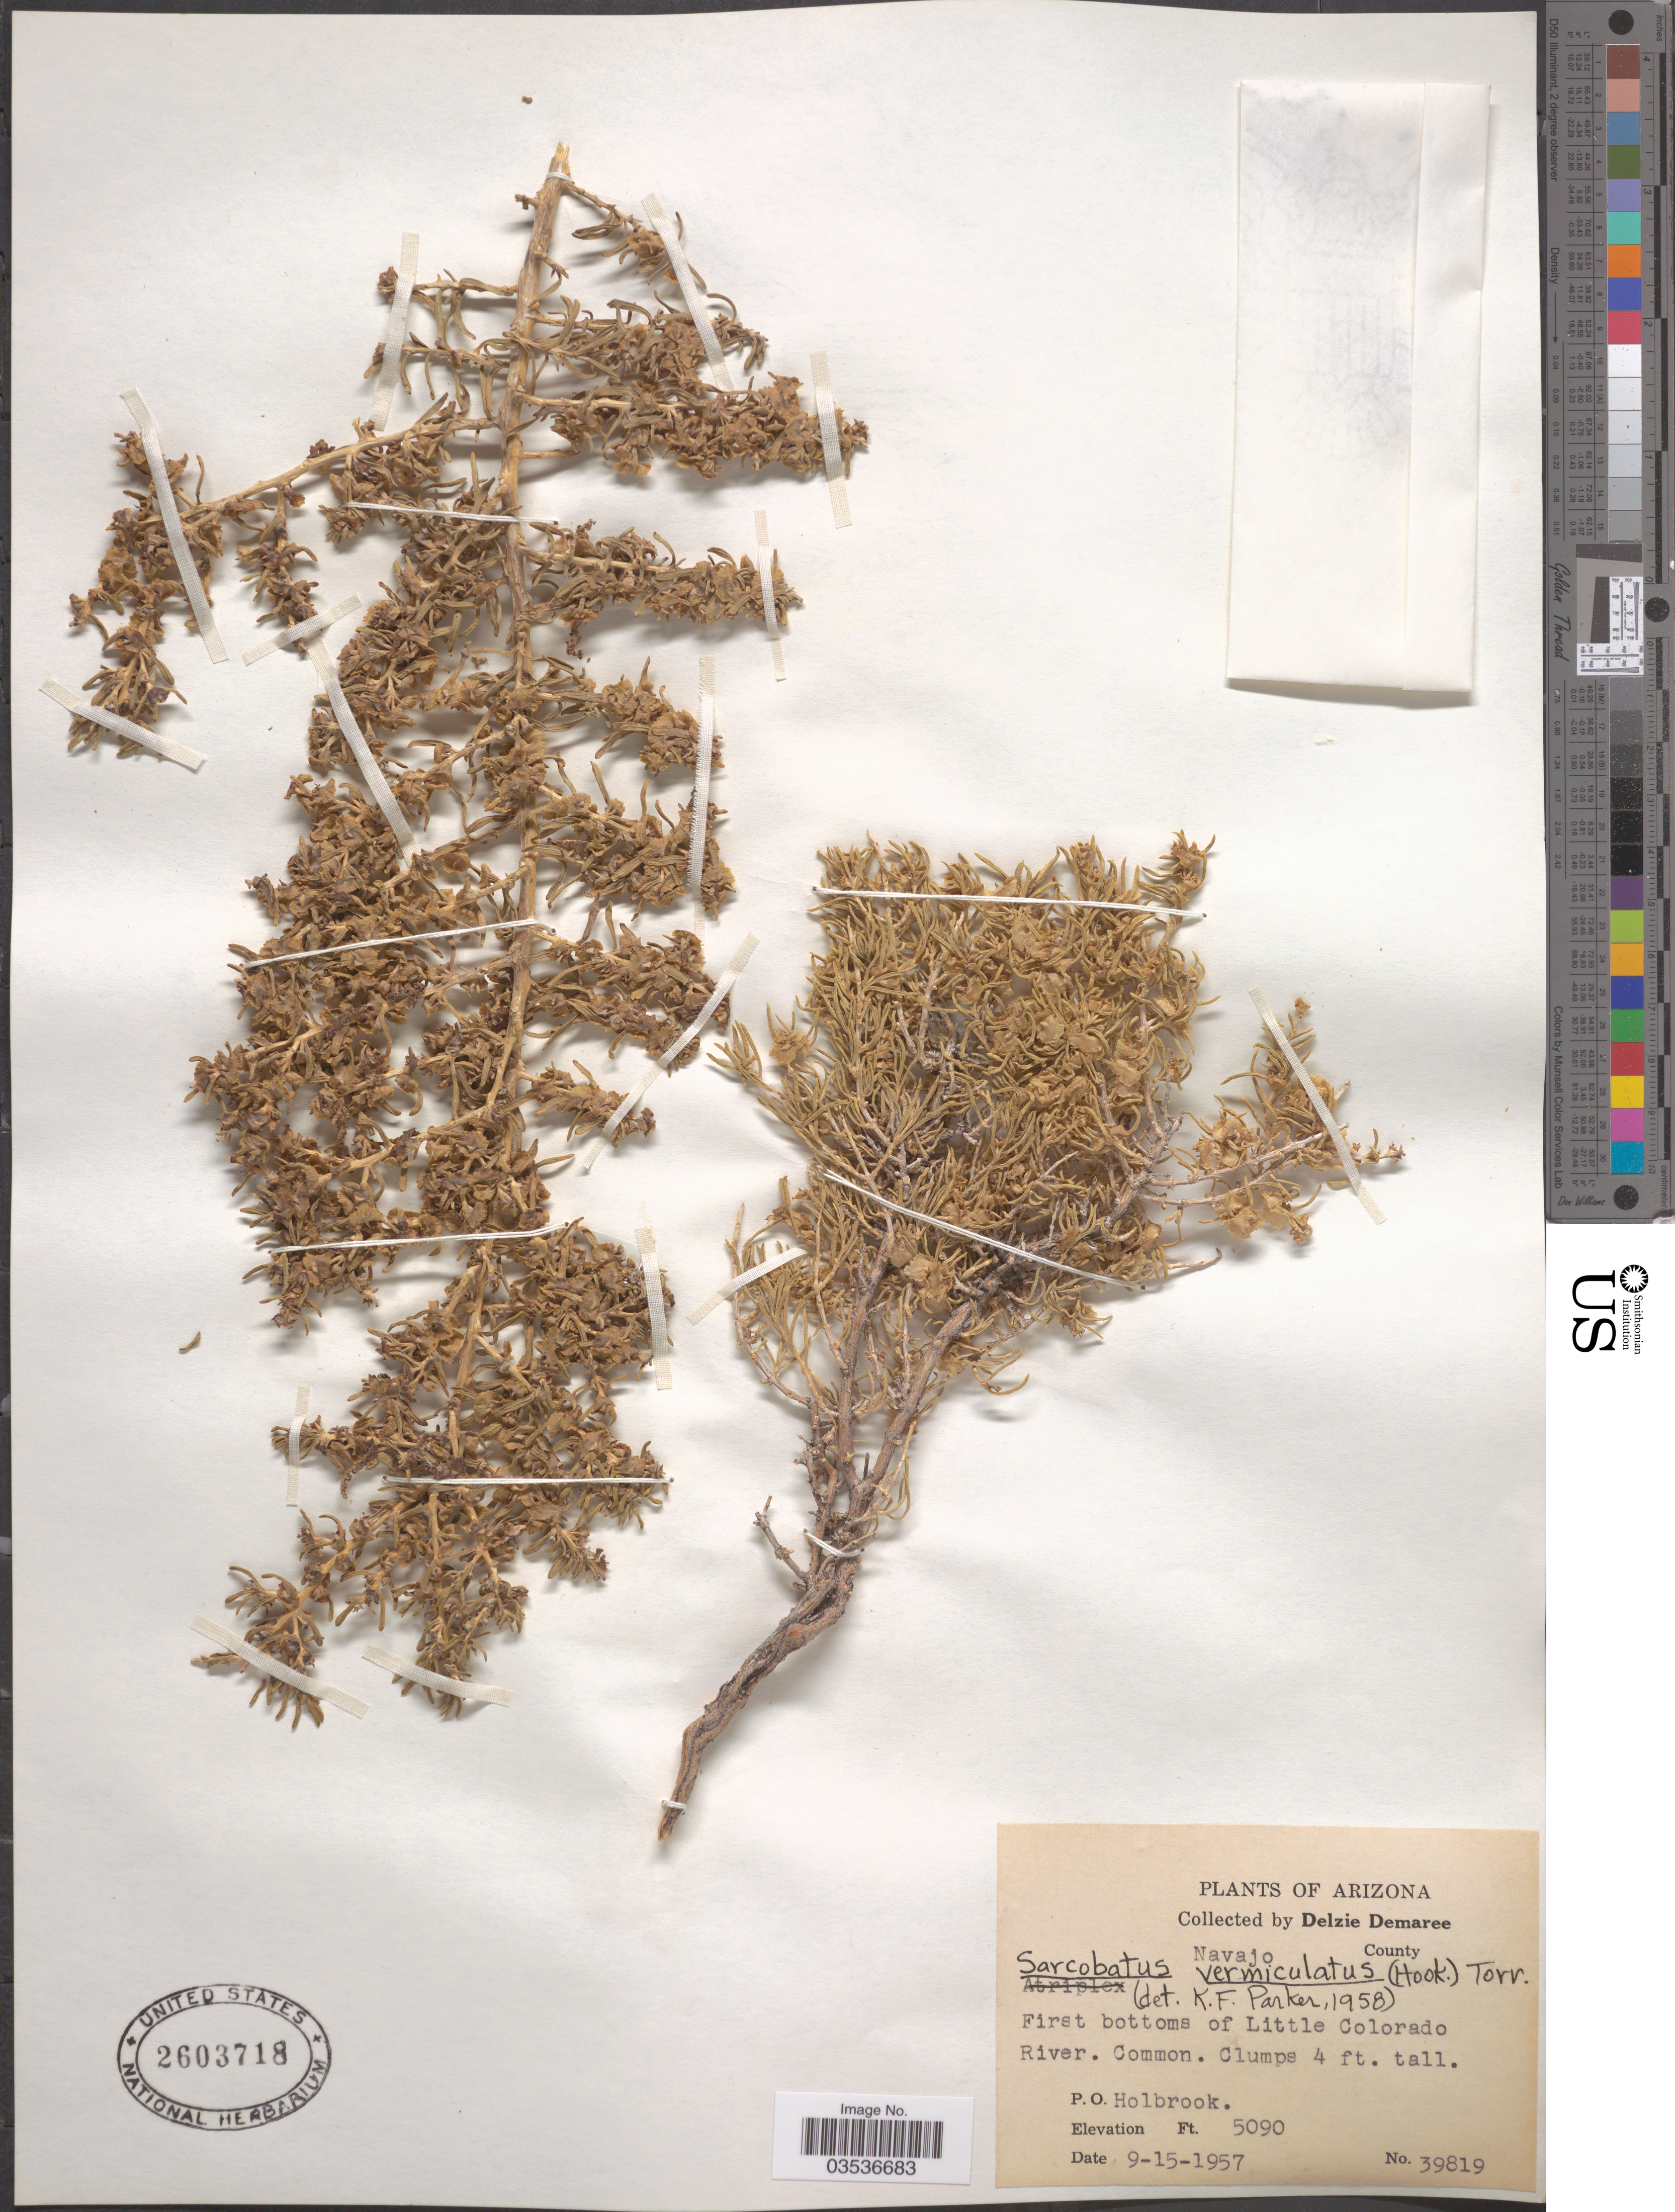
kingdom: Plantae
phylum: Tracheophyta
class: Magnoliopsida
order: Caryophyllales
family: Sarcobataceae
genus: Sarcobatus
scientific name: Sarcobatus vermiculatus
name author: (Hook.) Torr.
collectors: D. Demaree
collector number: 39819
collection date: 1957-09-15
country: United States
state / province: Arizona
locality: Navajo County. First bottoms of Little Colorado River. P.O. Holbrook.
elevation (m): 1551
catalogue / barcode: US 2603718